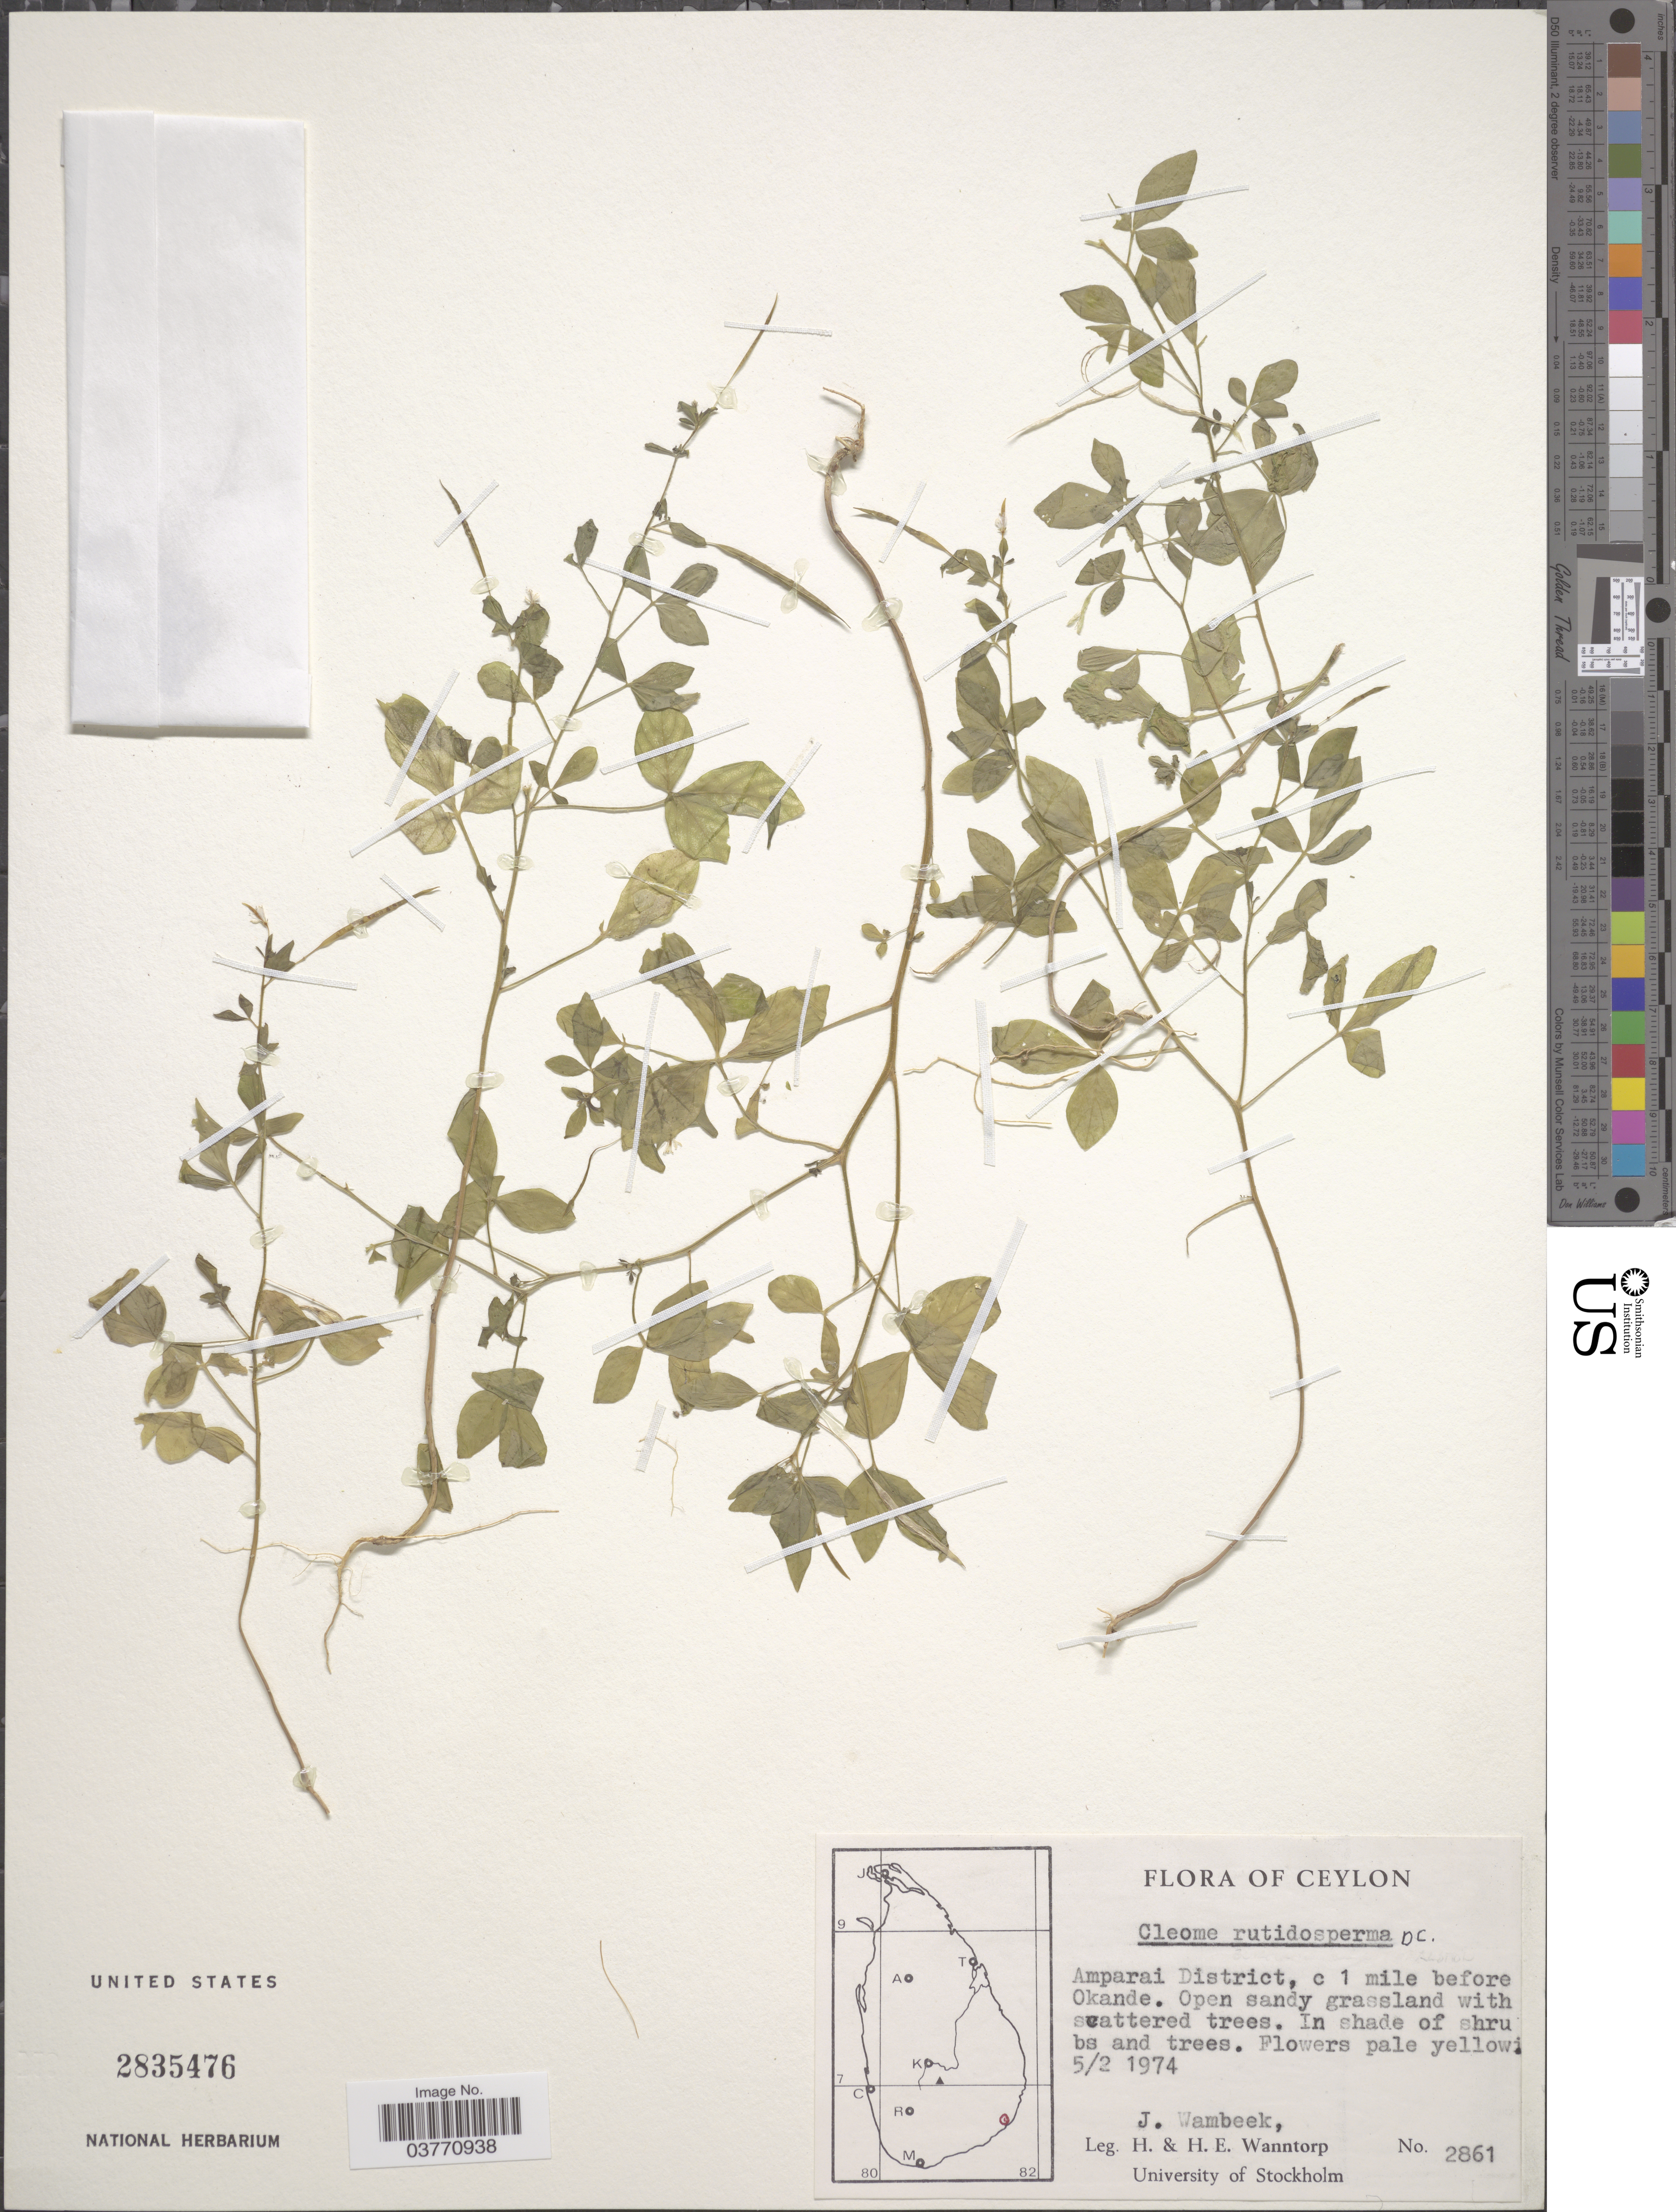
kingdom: Plantae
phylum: Tracheophyta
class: Magnoliopsida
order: Brassicales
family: Cleomaceae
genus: Sieruela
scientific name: Sieruela rutidosperma var. burmanni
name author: (Wight & Arn.) Siddiqui & S.N. Dixit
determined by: Strong, Mark T., (BOT), Smithsonian Institution - National Museum of Natural History (UNITED STATES)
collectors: J. Wambeek, H. Wanntorp & H. Wanntorp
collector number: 2861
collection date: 1974-05-02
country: Sri Lanka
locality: Ceylon. Amparai District, c 1 mile before Okande.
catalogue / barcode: US 2835476